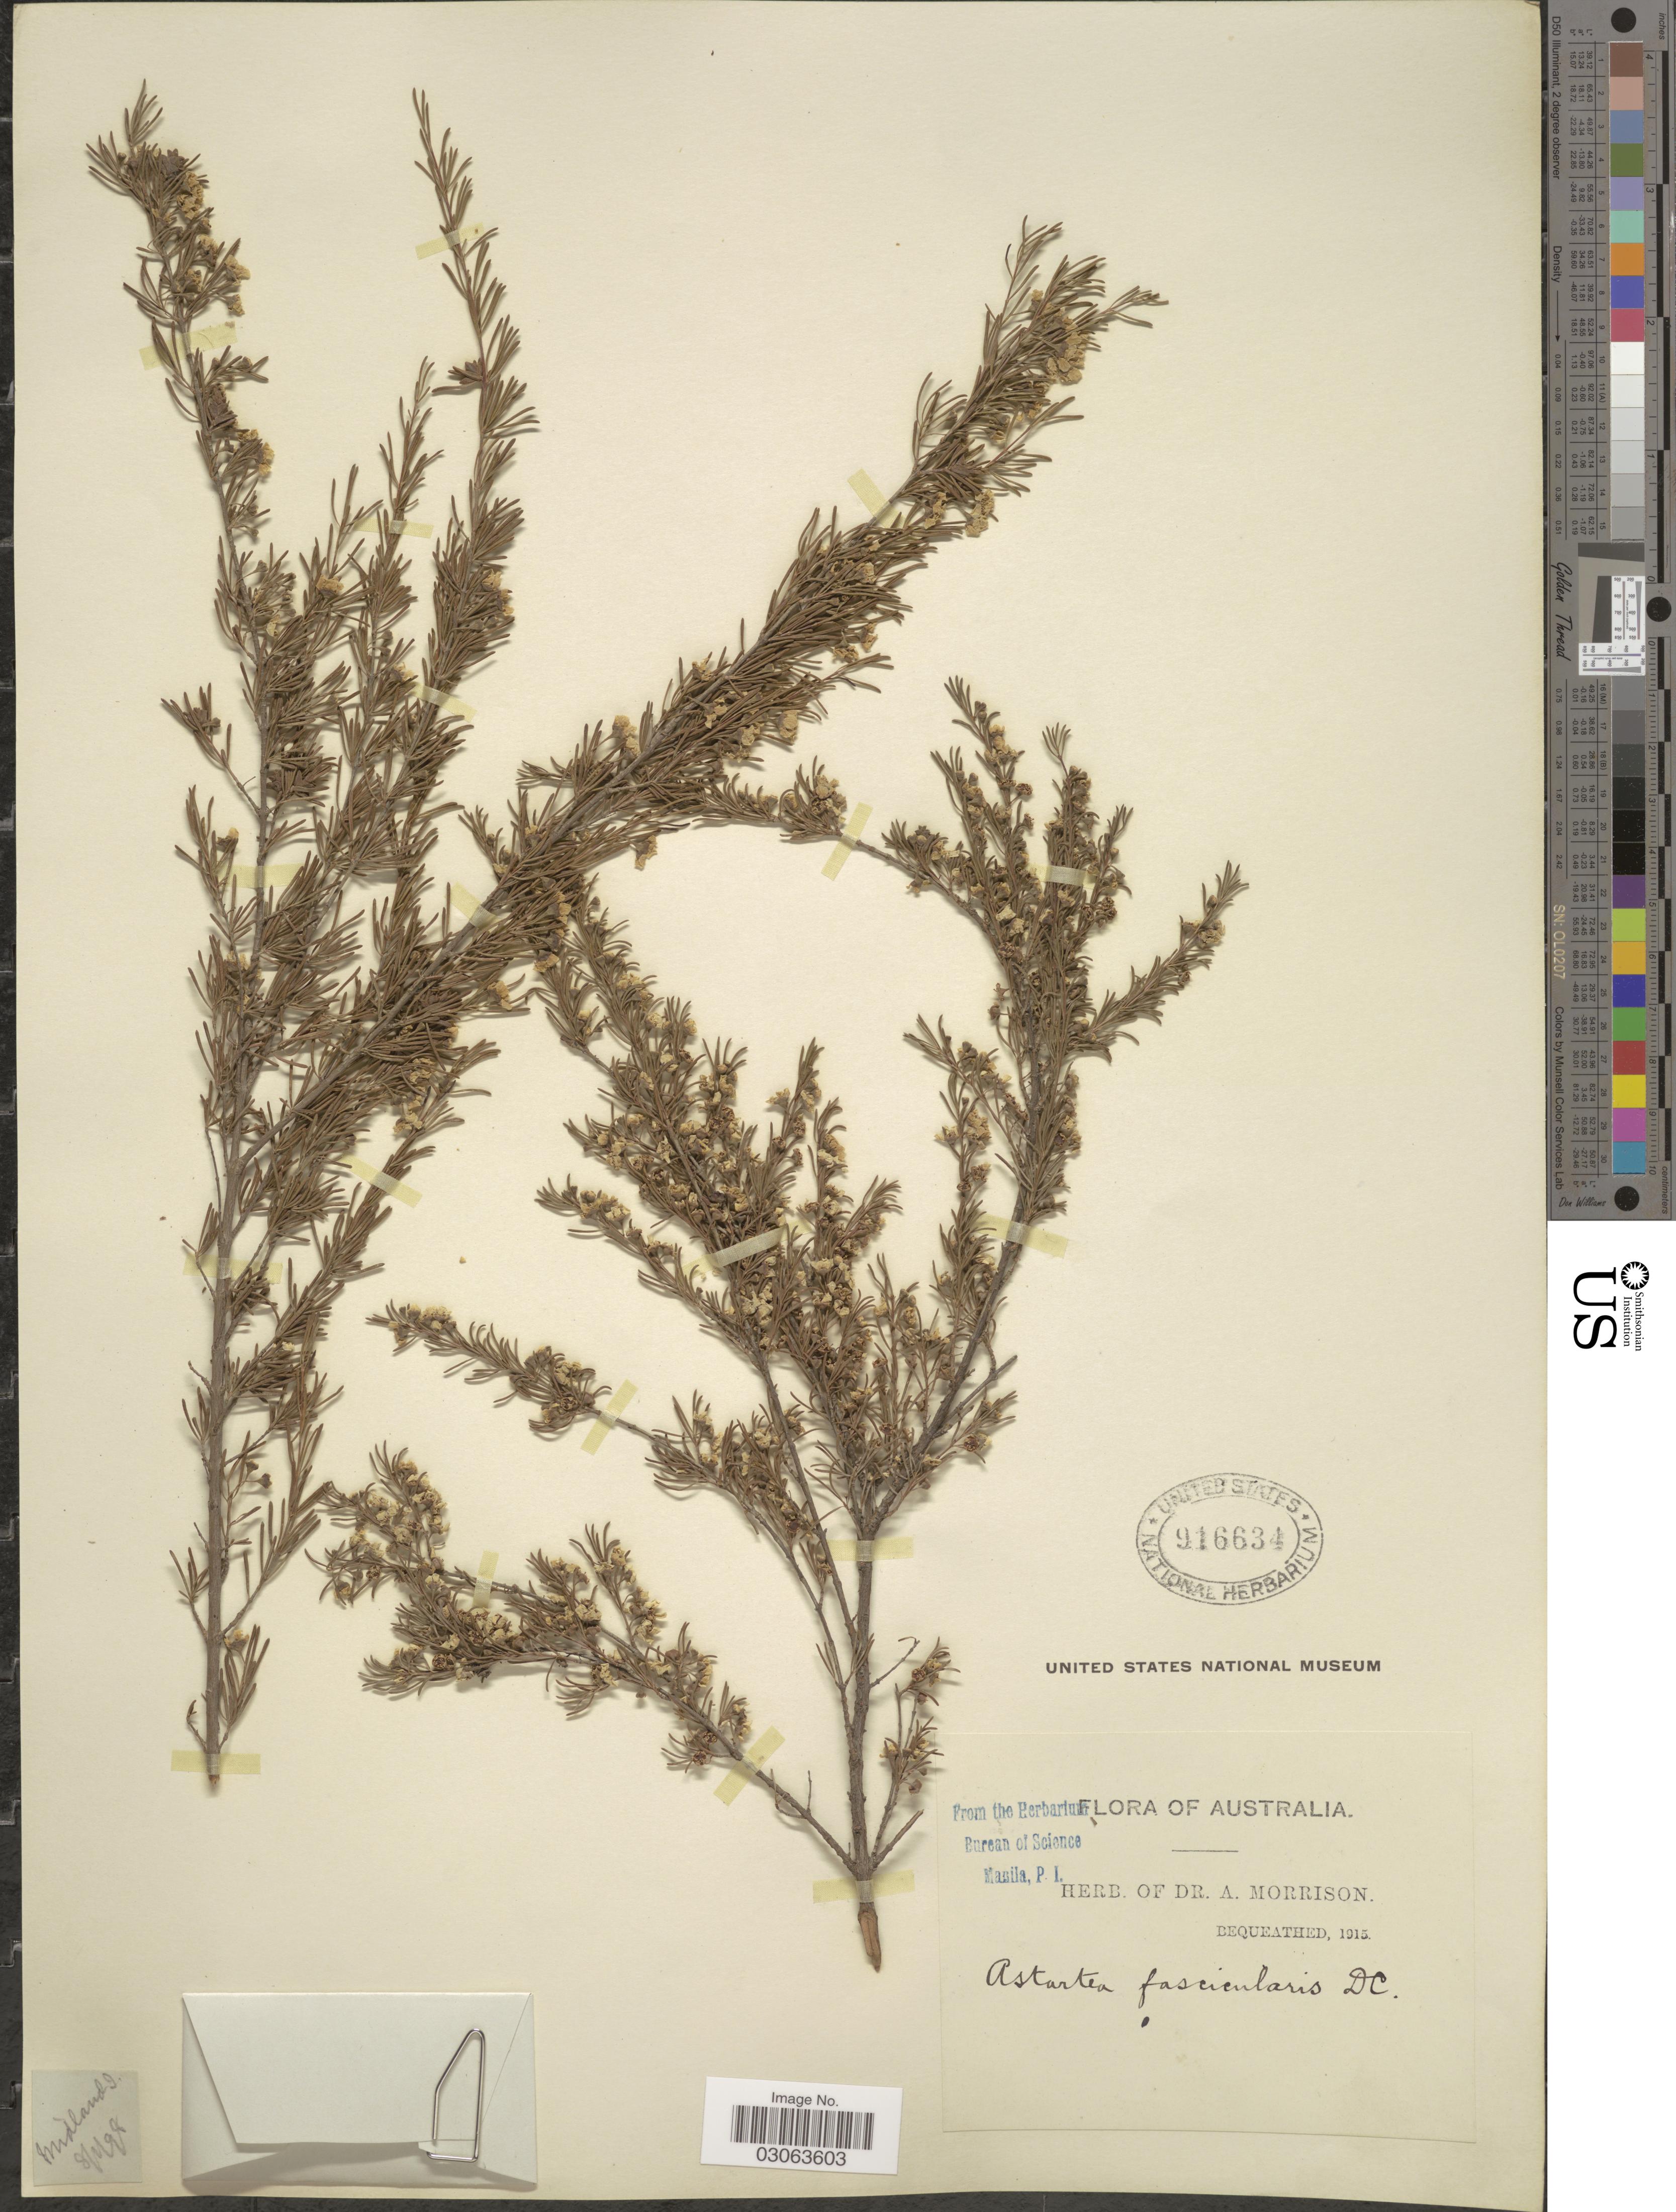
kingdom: Plantae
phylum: Tracheophyta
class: Magnoliopsida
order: Myrtales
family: Myrtaceae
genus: Astartea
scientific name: Astartea fascicularis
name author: (Labill.) A. Cunn. ex DC.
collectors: ex herb. Dr. A. Morrison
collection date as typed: Transcribed d/m/y: 8/1/98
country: Australia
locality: Midland I.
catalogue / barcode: US 916634